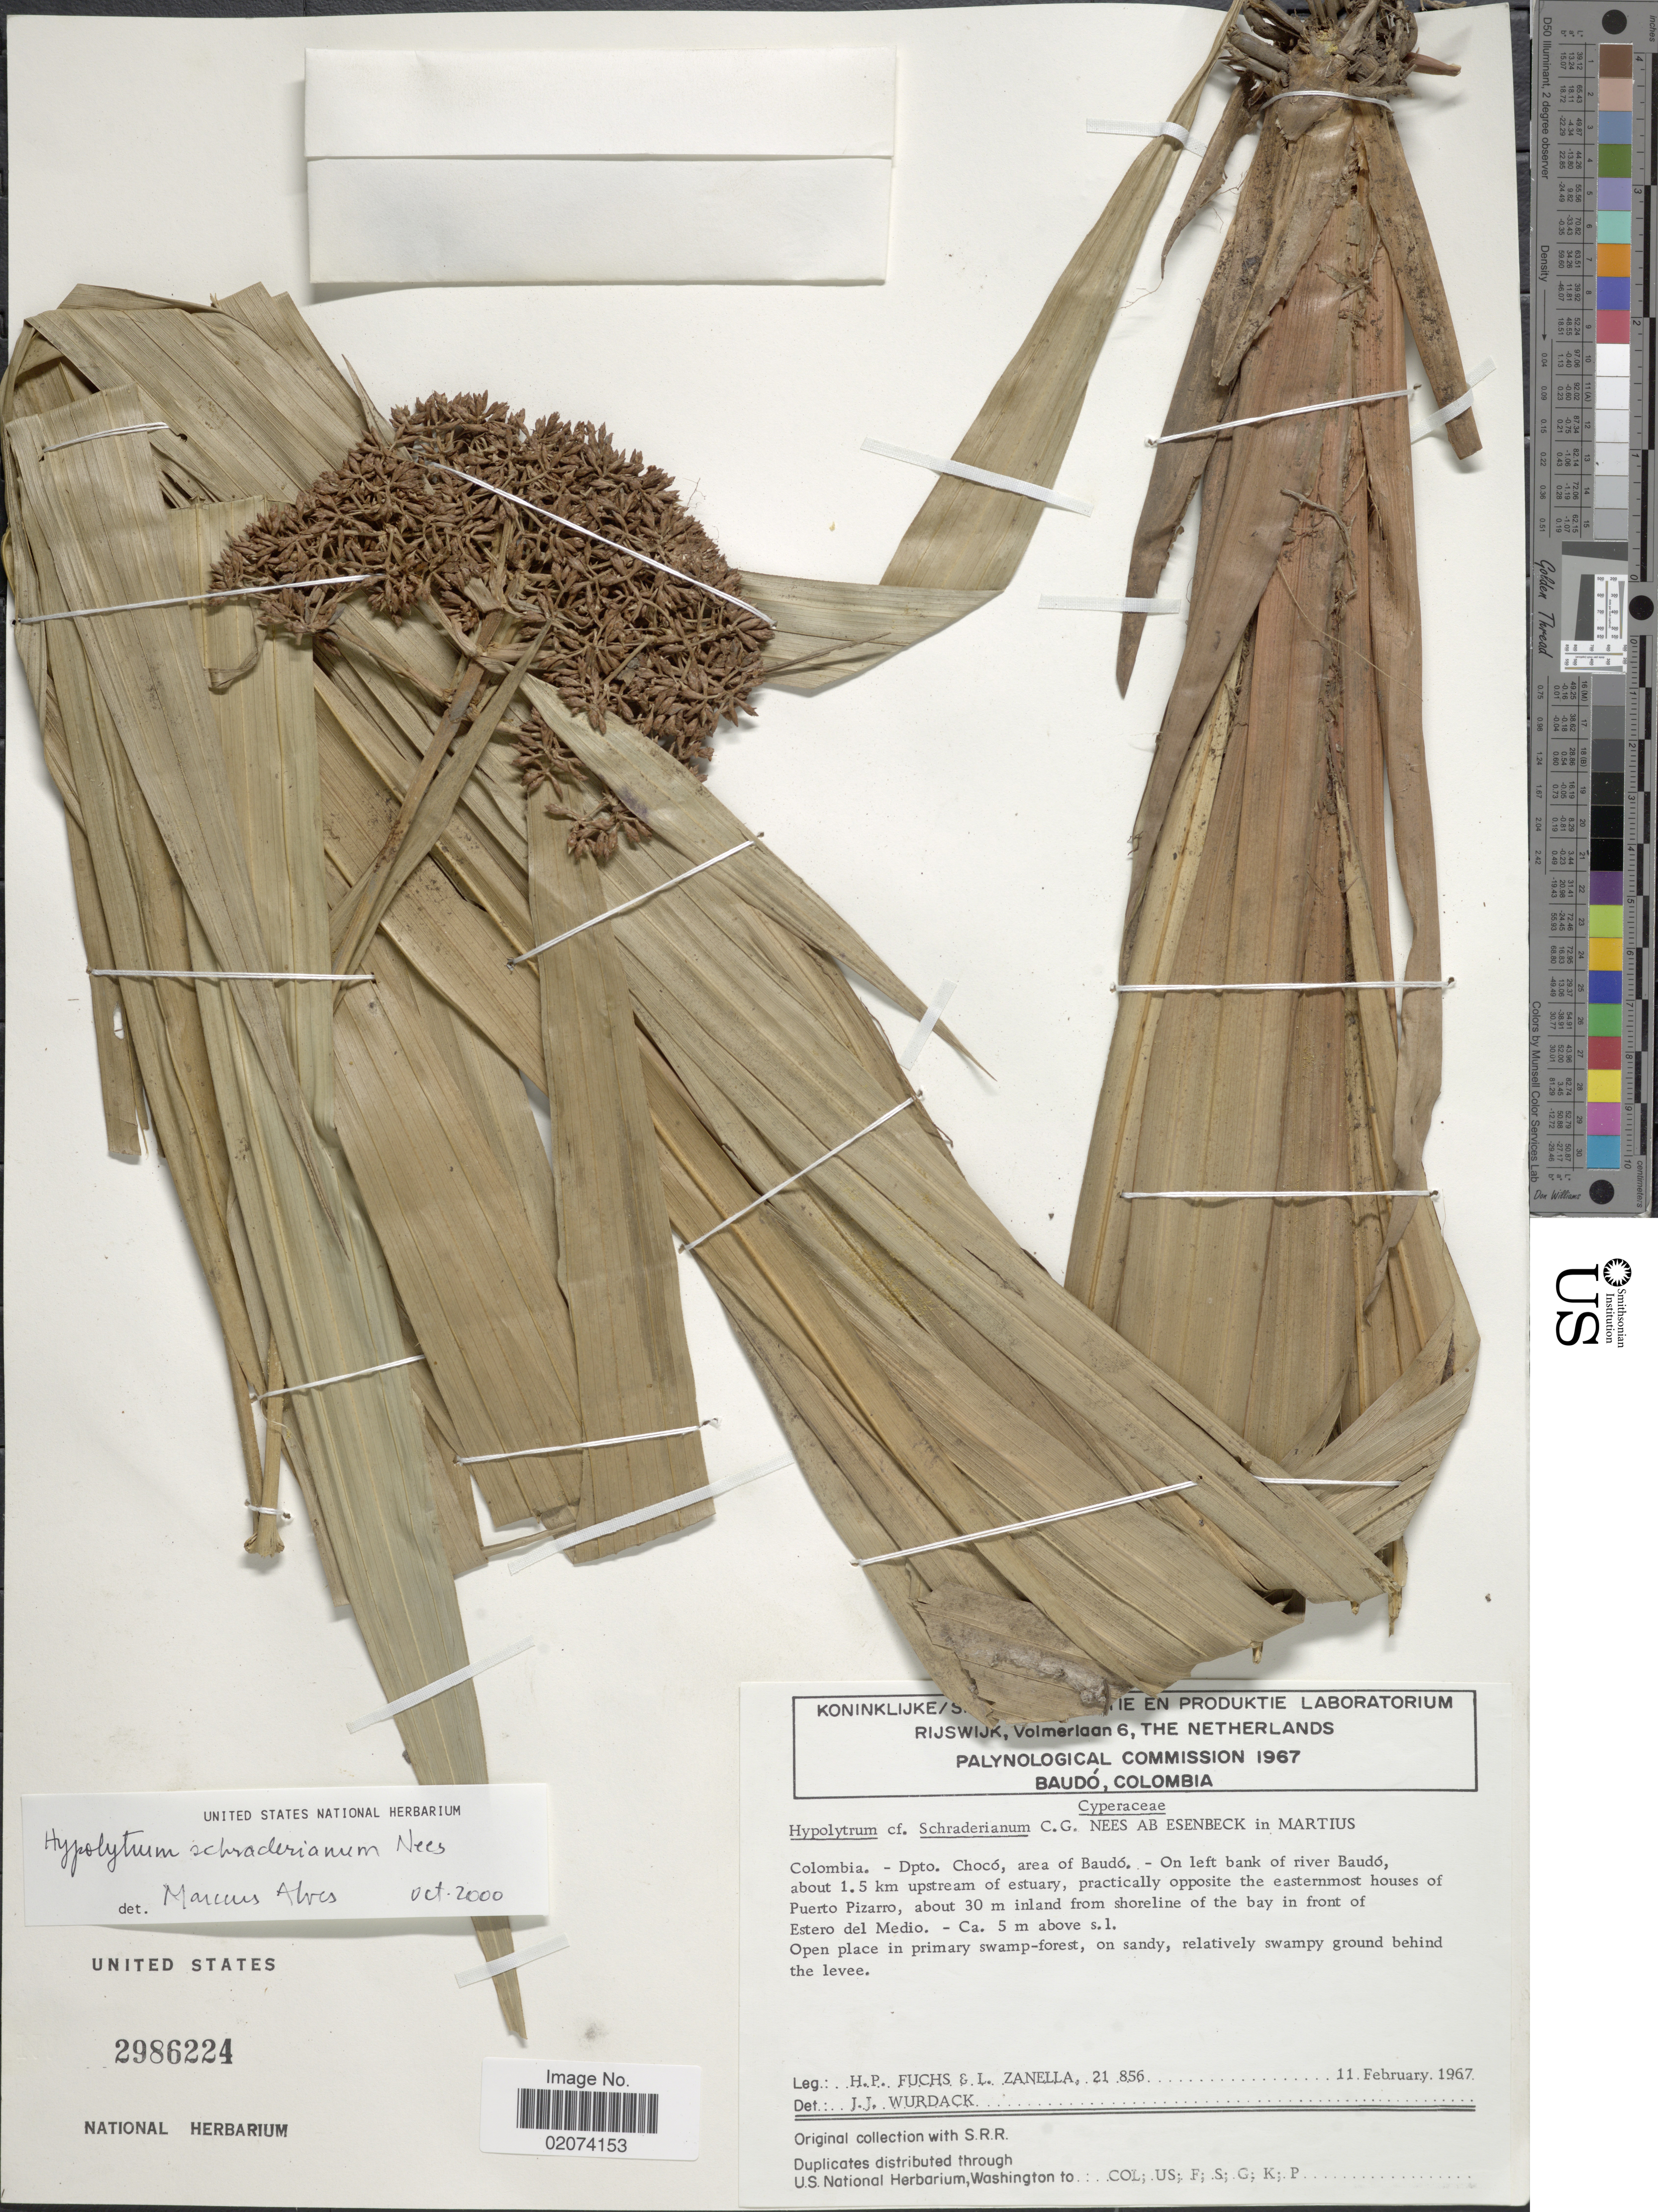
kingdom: Plantae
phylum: Tracheophyta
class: Liliopsida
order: Poales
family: Cyperaceae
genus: Hypolytrum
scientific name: Hypolytrum schraderianum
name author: Nees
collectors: H. P. Fuchs & L. Zanella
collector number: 21856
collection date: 1967-02-11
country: Colombia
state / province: Chocó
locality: Dpto. Choco, area of Baudo. - On left bank of river Baudo, about 1.5 km upstream of estuary, practically opposite the easternmost houses of Puerto Pizarro, about 30 m inland from shoreline of the bay in front of Estero del Medio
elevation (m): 5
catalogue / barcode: US 2986224